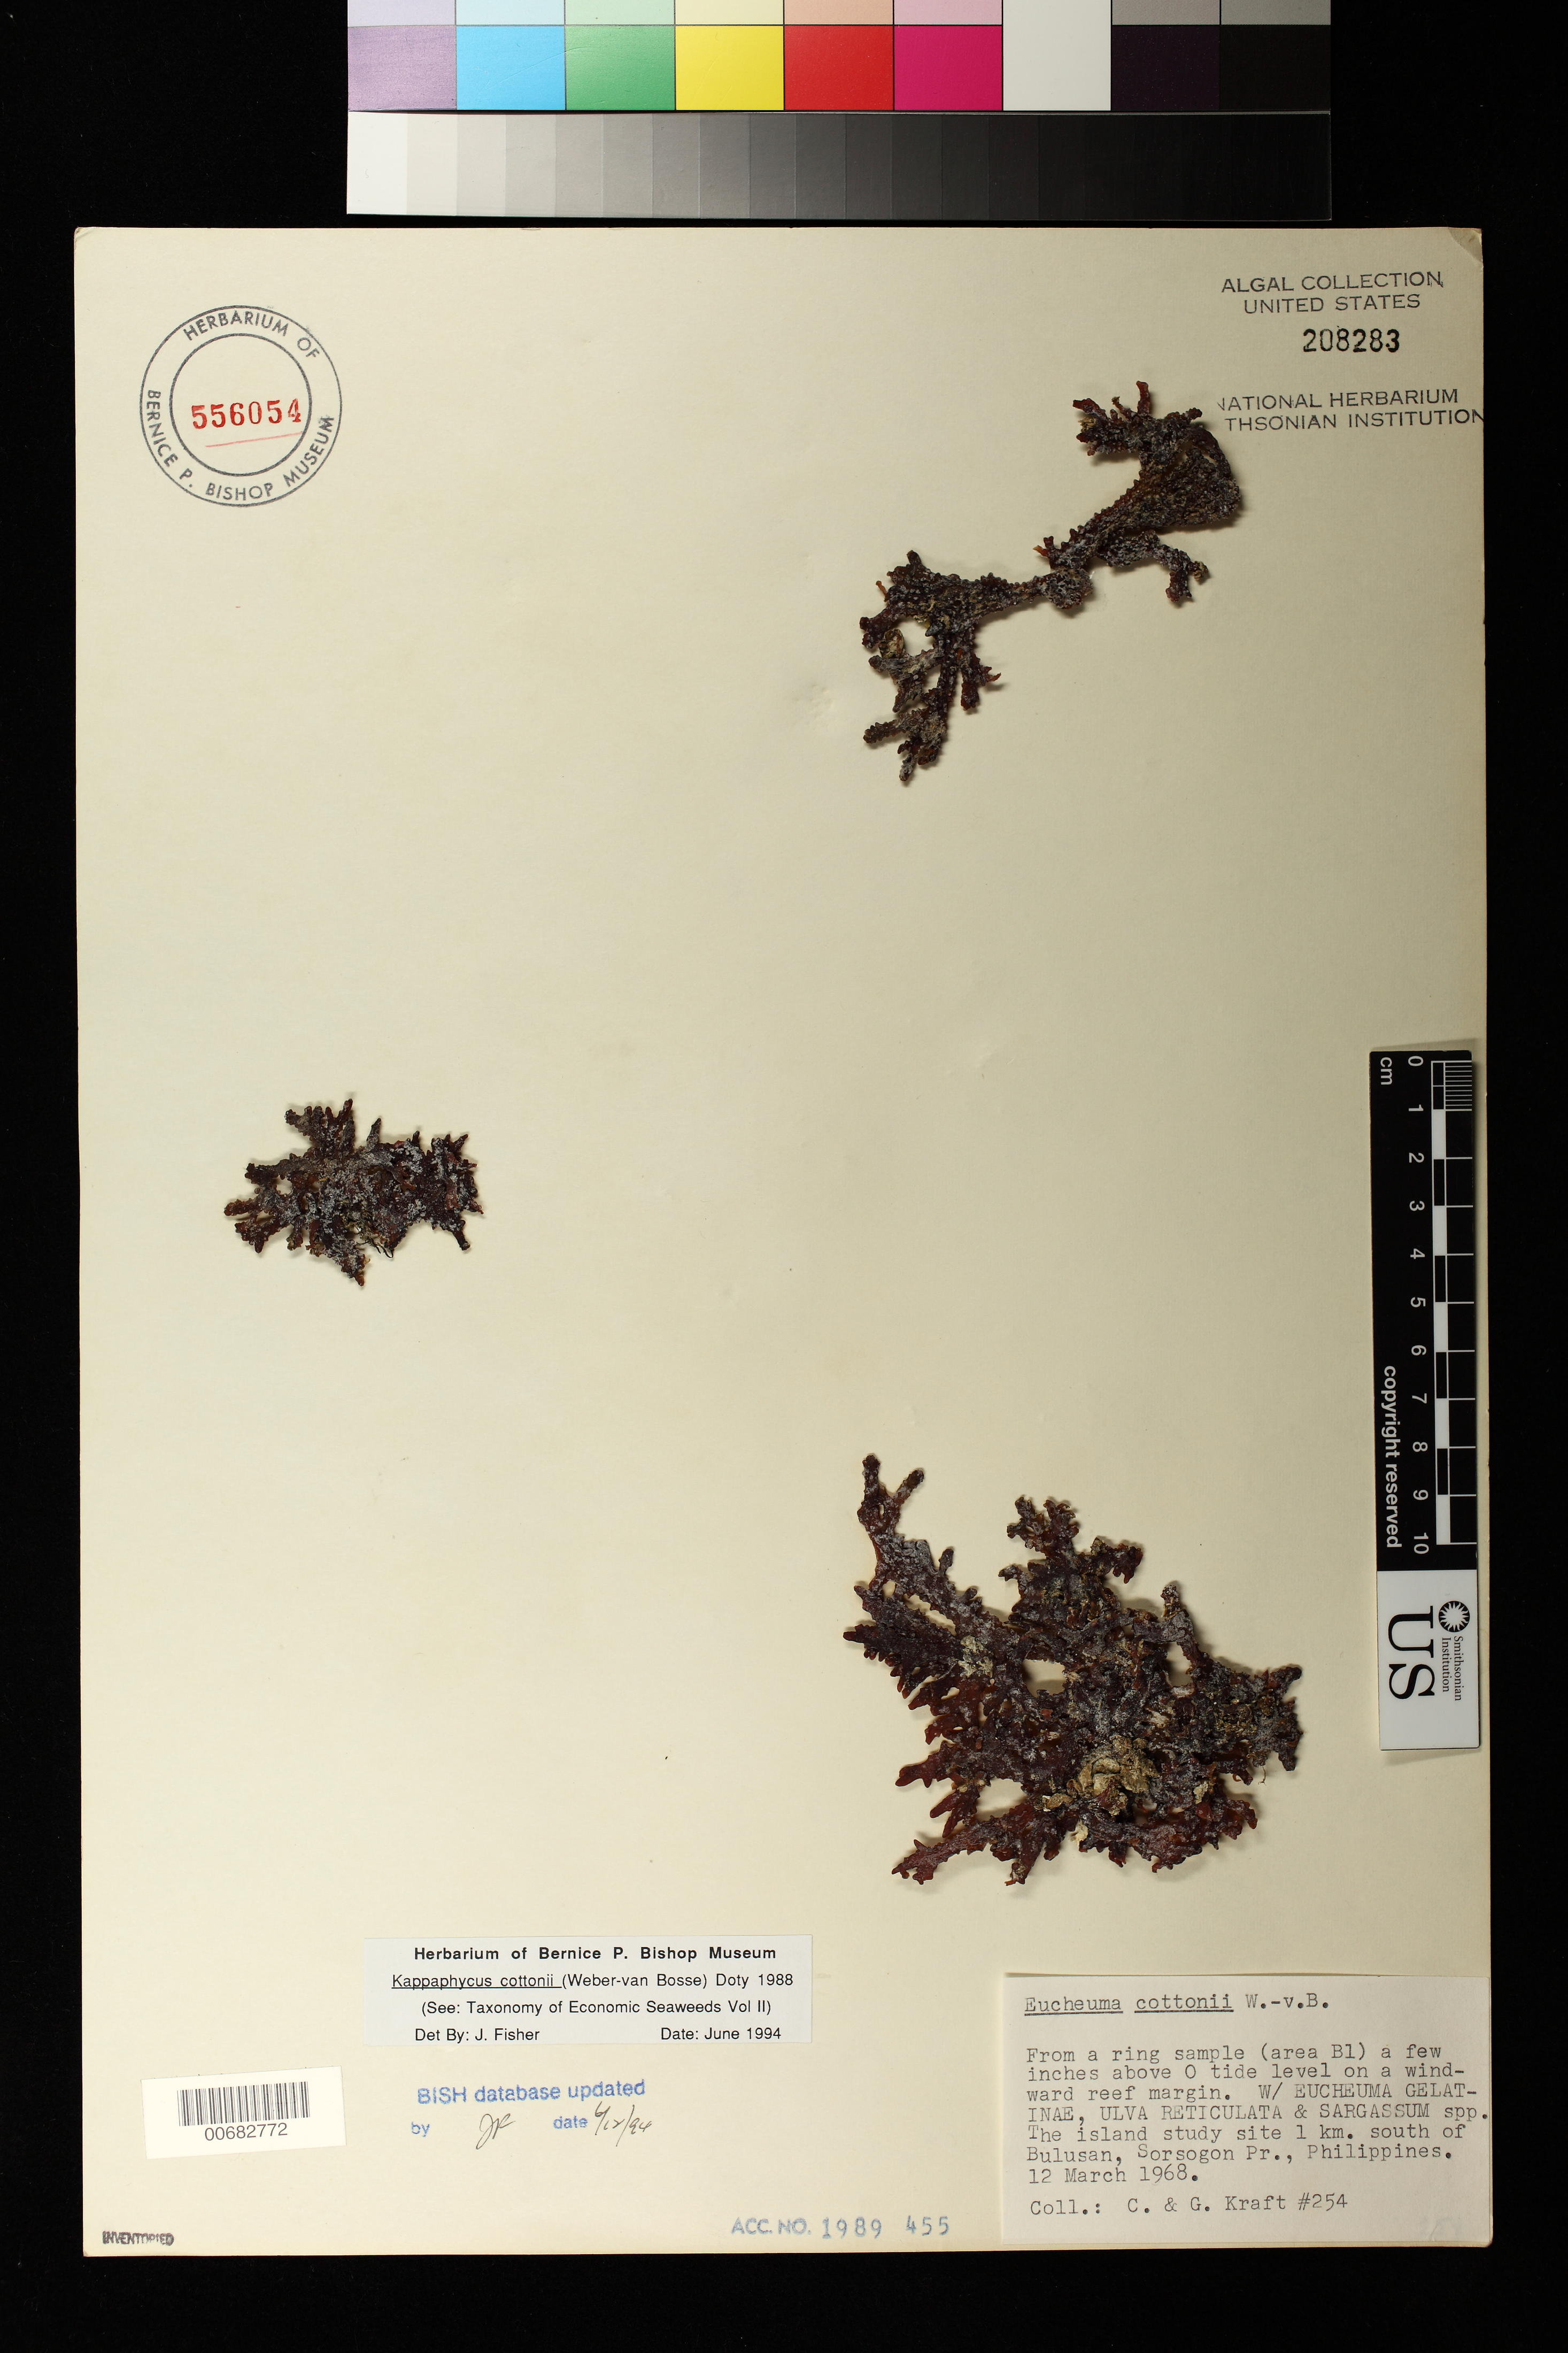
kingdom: Plantae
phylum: Rhodophyta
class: Florideophyceae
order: Gigartinales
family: Solieriaceae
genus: Kappaphycopsis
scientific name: Kappaphycopsis cottonii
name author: (Weber Bosse) Dumilag & Zuccarello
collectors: G. T. Kraft & C. Kraft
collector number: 254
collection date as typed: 12 Mar 1968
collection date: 1968-03-12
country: Philippines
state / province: Bicol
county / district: Sorsogon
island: Luzon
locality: Area B1, 1 km south of Bulusan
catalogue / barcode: US 208283